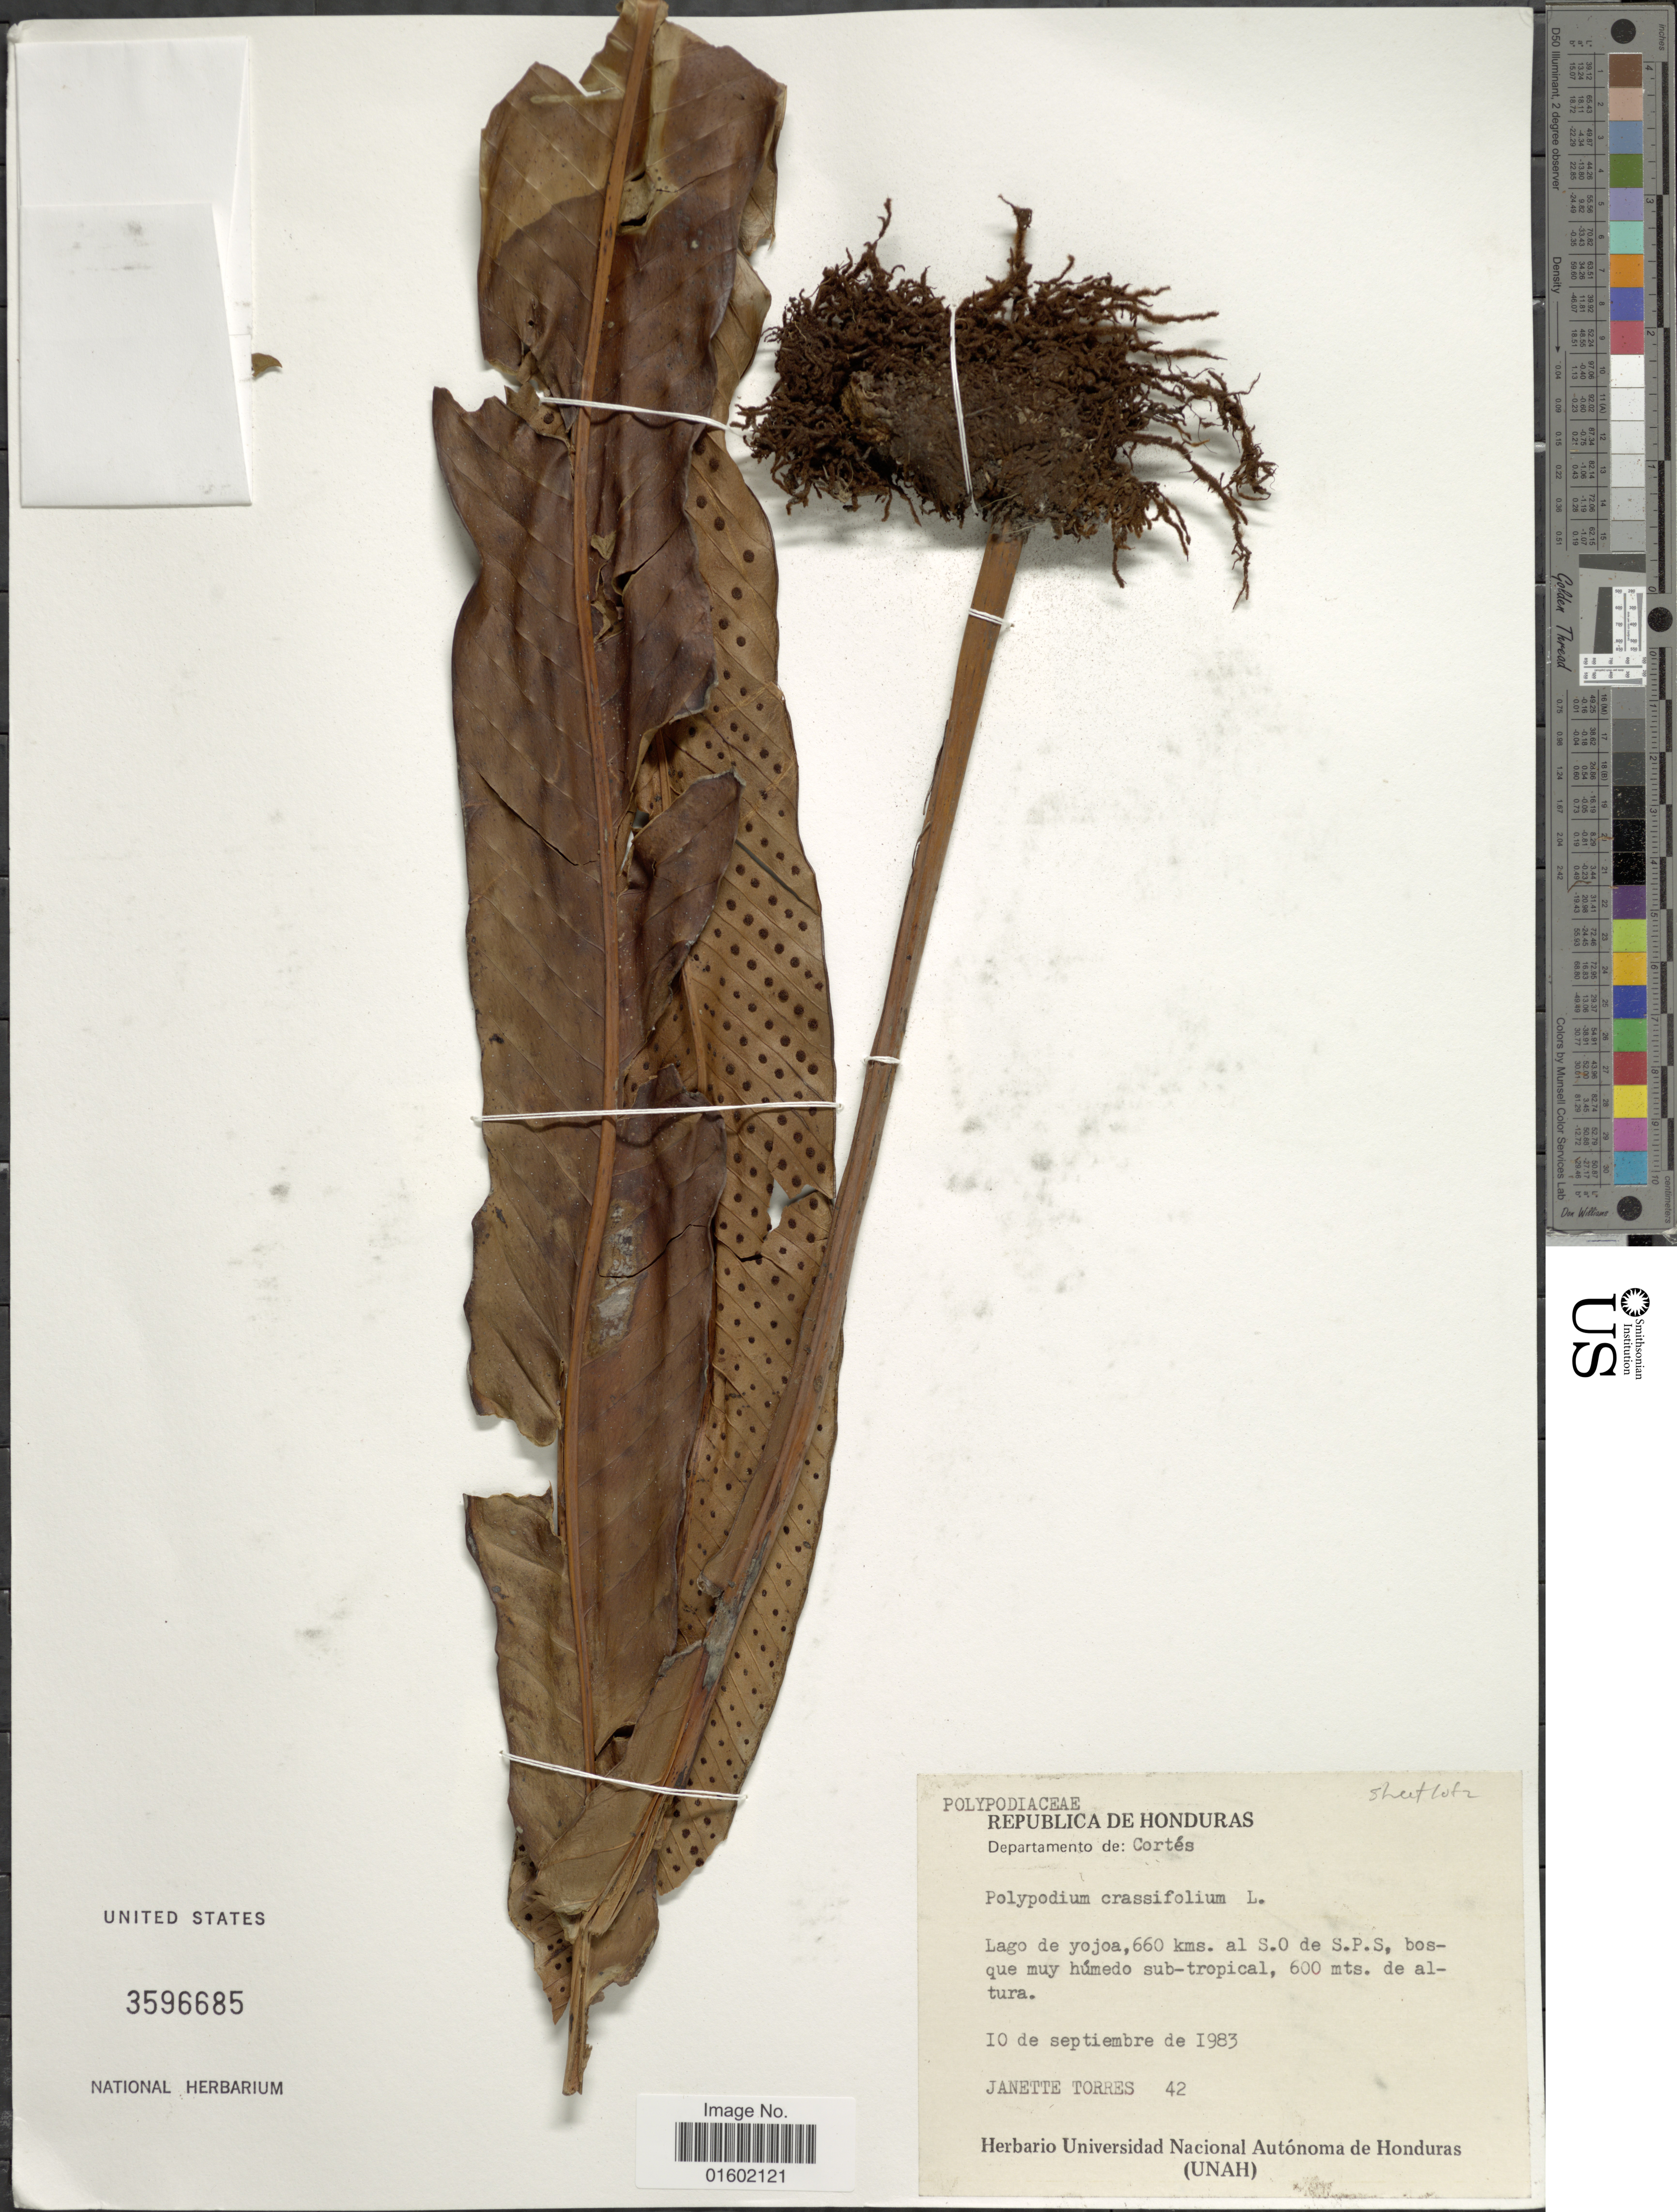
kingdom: Plantae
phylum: Tracheophyta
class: Polypodiopsida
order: Polypodiales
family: Polypodiaceae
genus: Niphidium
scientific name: Niphidium crassifolium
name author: (L.) Lellinger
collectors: J. Torres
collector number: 42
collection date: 1983-09-10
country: Honduras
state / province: Cortés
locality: Lago de yojoa, 660 kms. al S.O de S. P.S., bosque muy humdo sub-tropical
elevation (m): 600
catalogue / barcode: US 3596685